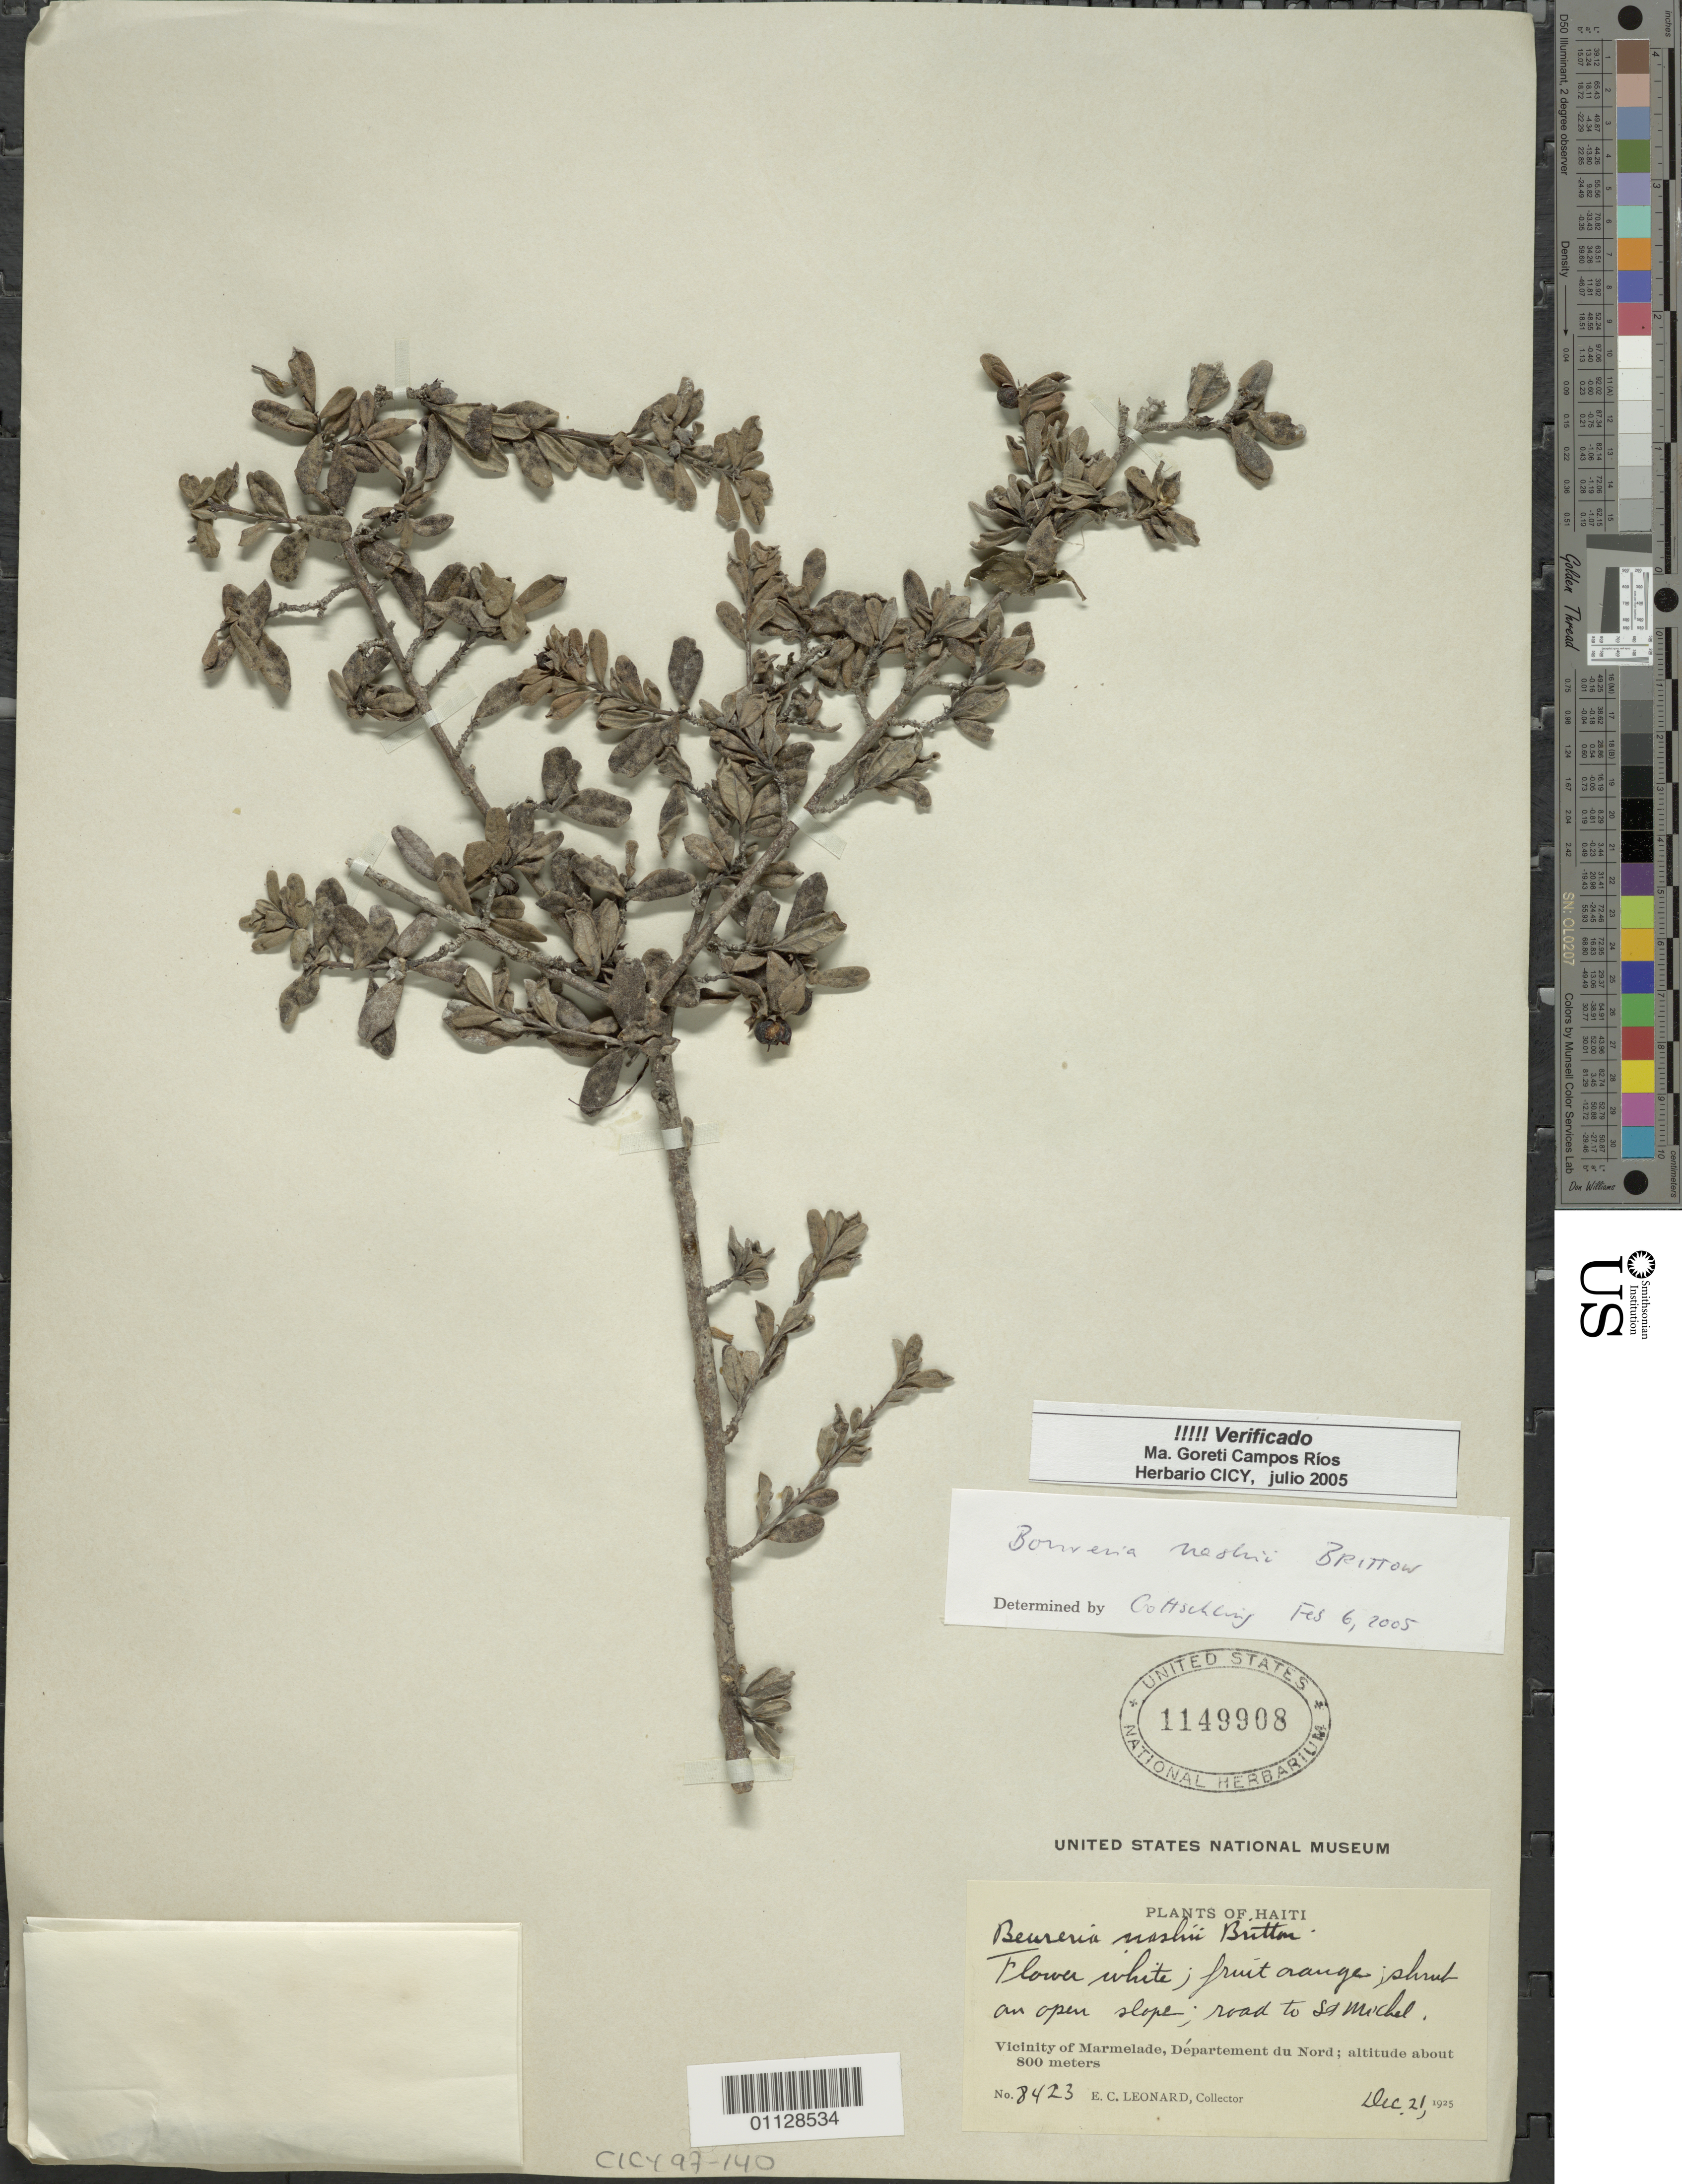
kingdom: Plantae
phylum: Tracheophyta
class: Magnoliopsida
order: Boraginales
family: Ehretiaceae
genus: Bourreria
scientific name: Bourreria nashii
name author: Britton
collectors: E. C. Leonard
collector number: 8423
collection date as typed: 21 Dec 1925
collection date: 1925-12-21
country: Haiti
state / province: Nord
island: Hispaniola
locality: Vicinity of Marmelade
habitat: on open slope | road to St Michel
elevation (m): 800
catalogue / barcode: US 1149908